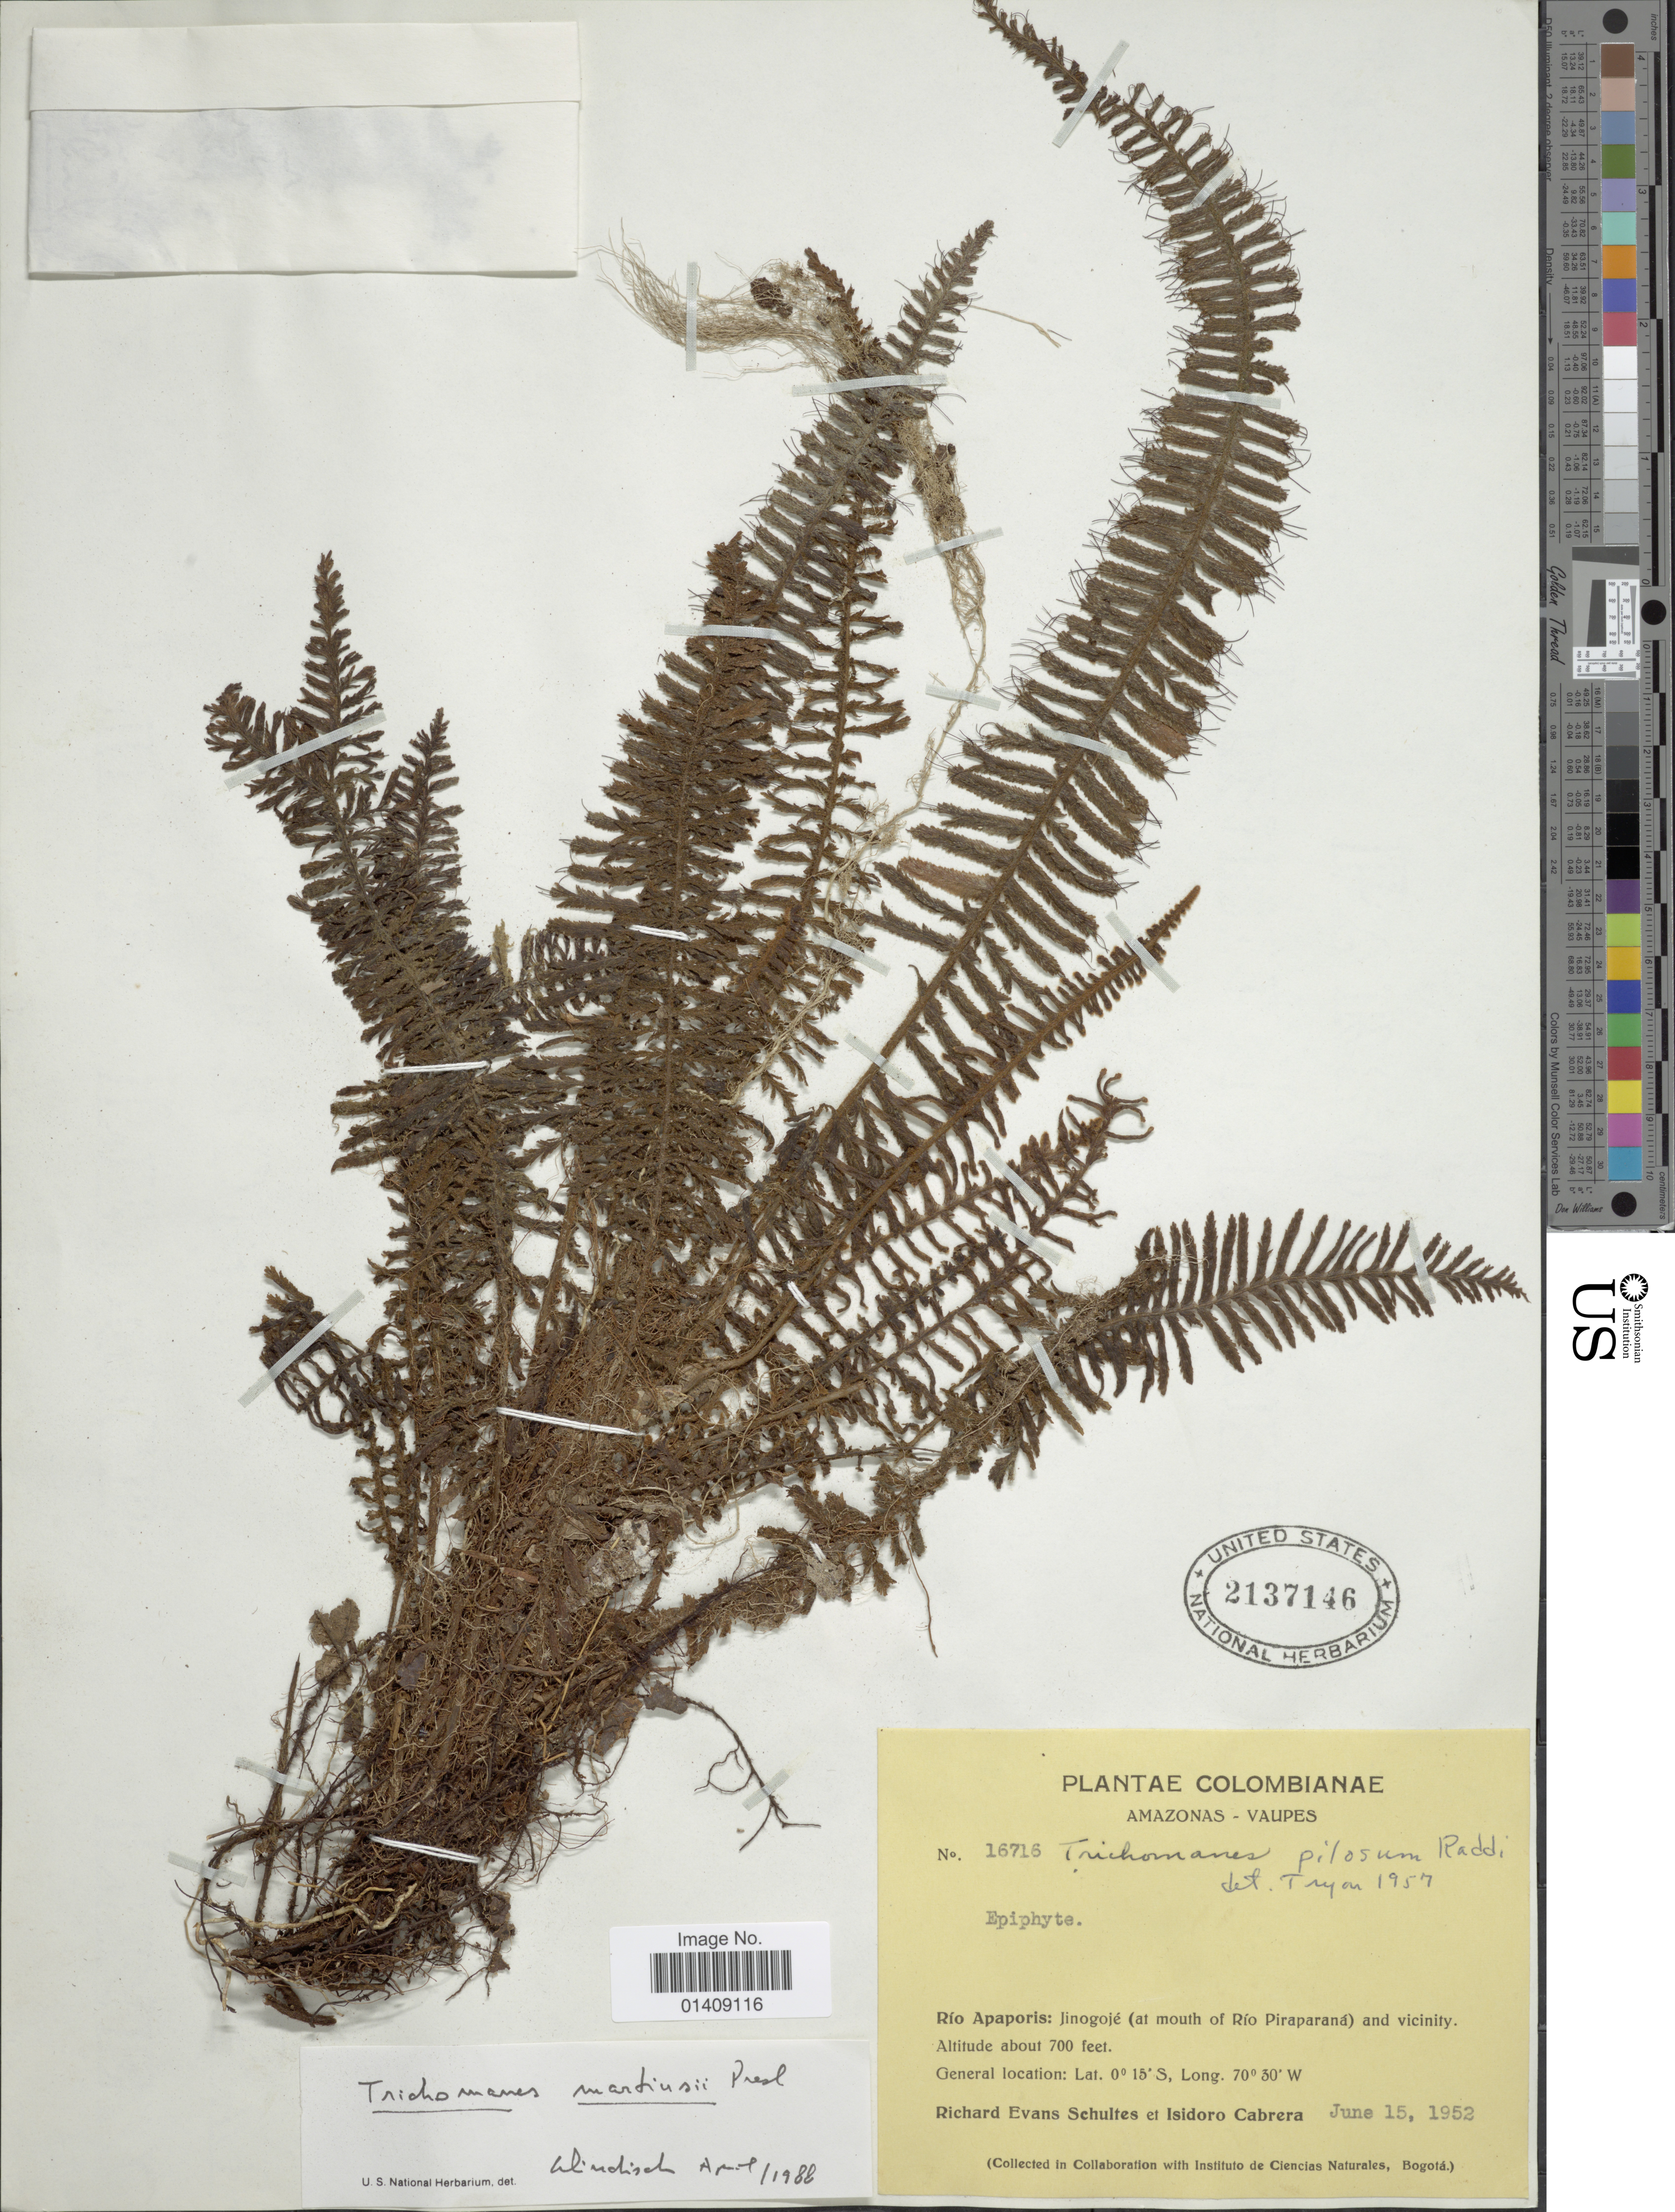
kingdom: Plantae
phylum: Tracheophyta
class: Polypodiopsida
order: Hymenophyllales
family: Hymenophyllaceae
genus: Trichomanes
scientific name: Trichomanes martiusii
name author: C. Presl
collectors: R. E. Schultes & I. Cabrera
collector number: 16716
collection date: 1952-06-15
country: Colombia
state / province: Vaupés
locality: Amazonas-Vaupes Rio Apaporis: Jinogoje at mouth of Rio Piraparana and vicinity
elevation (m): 213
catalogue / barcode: US 2137146